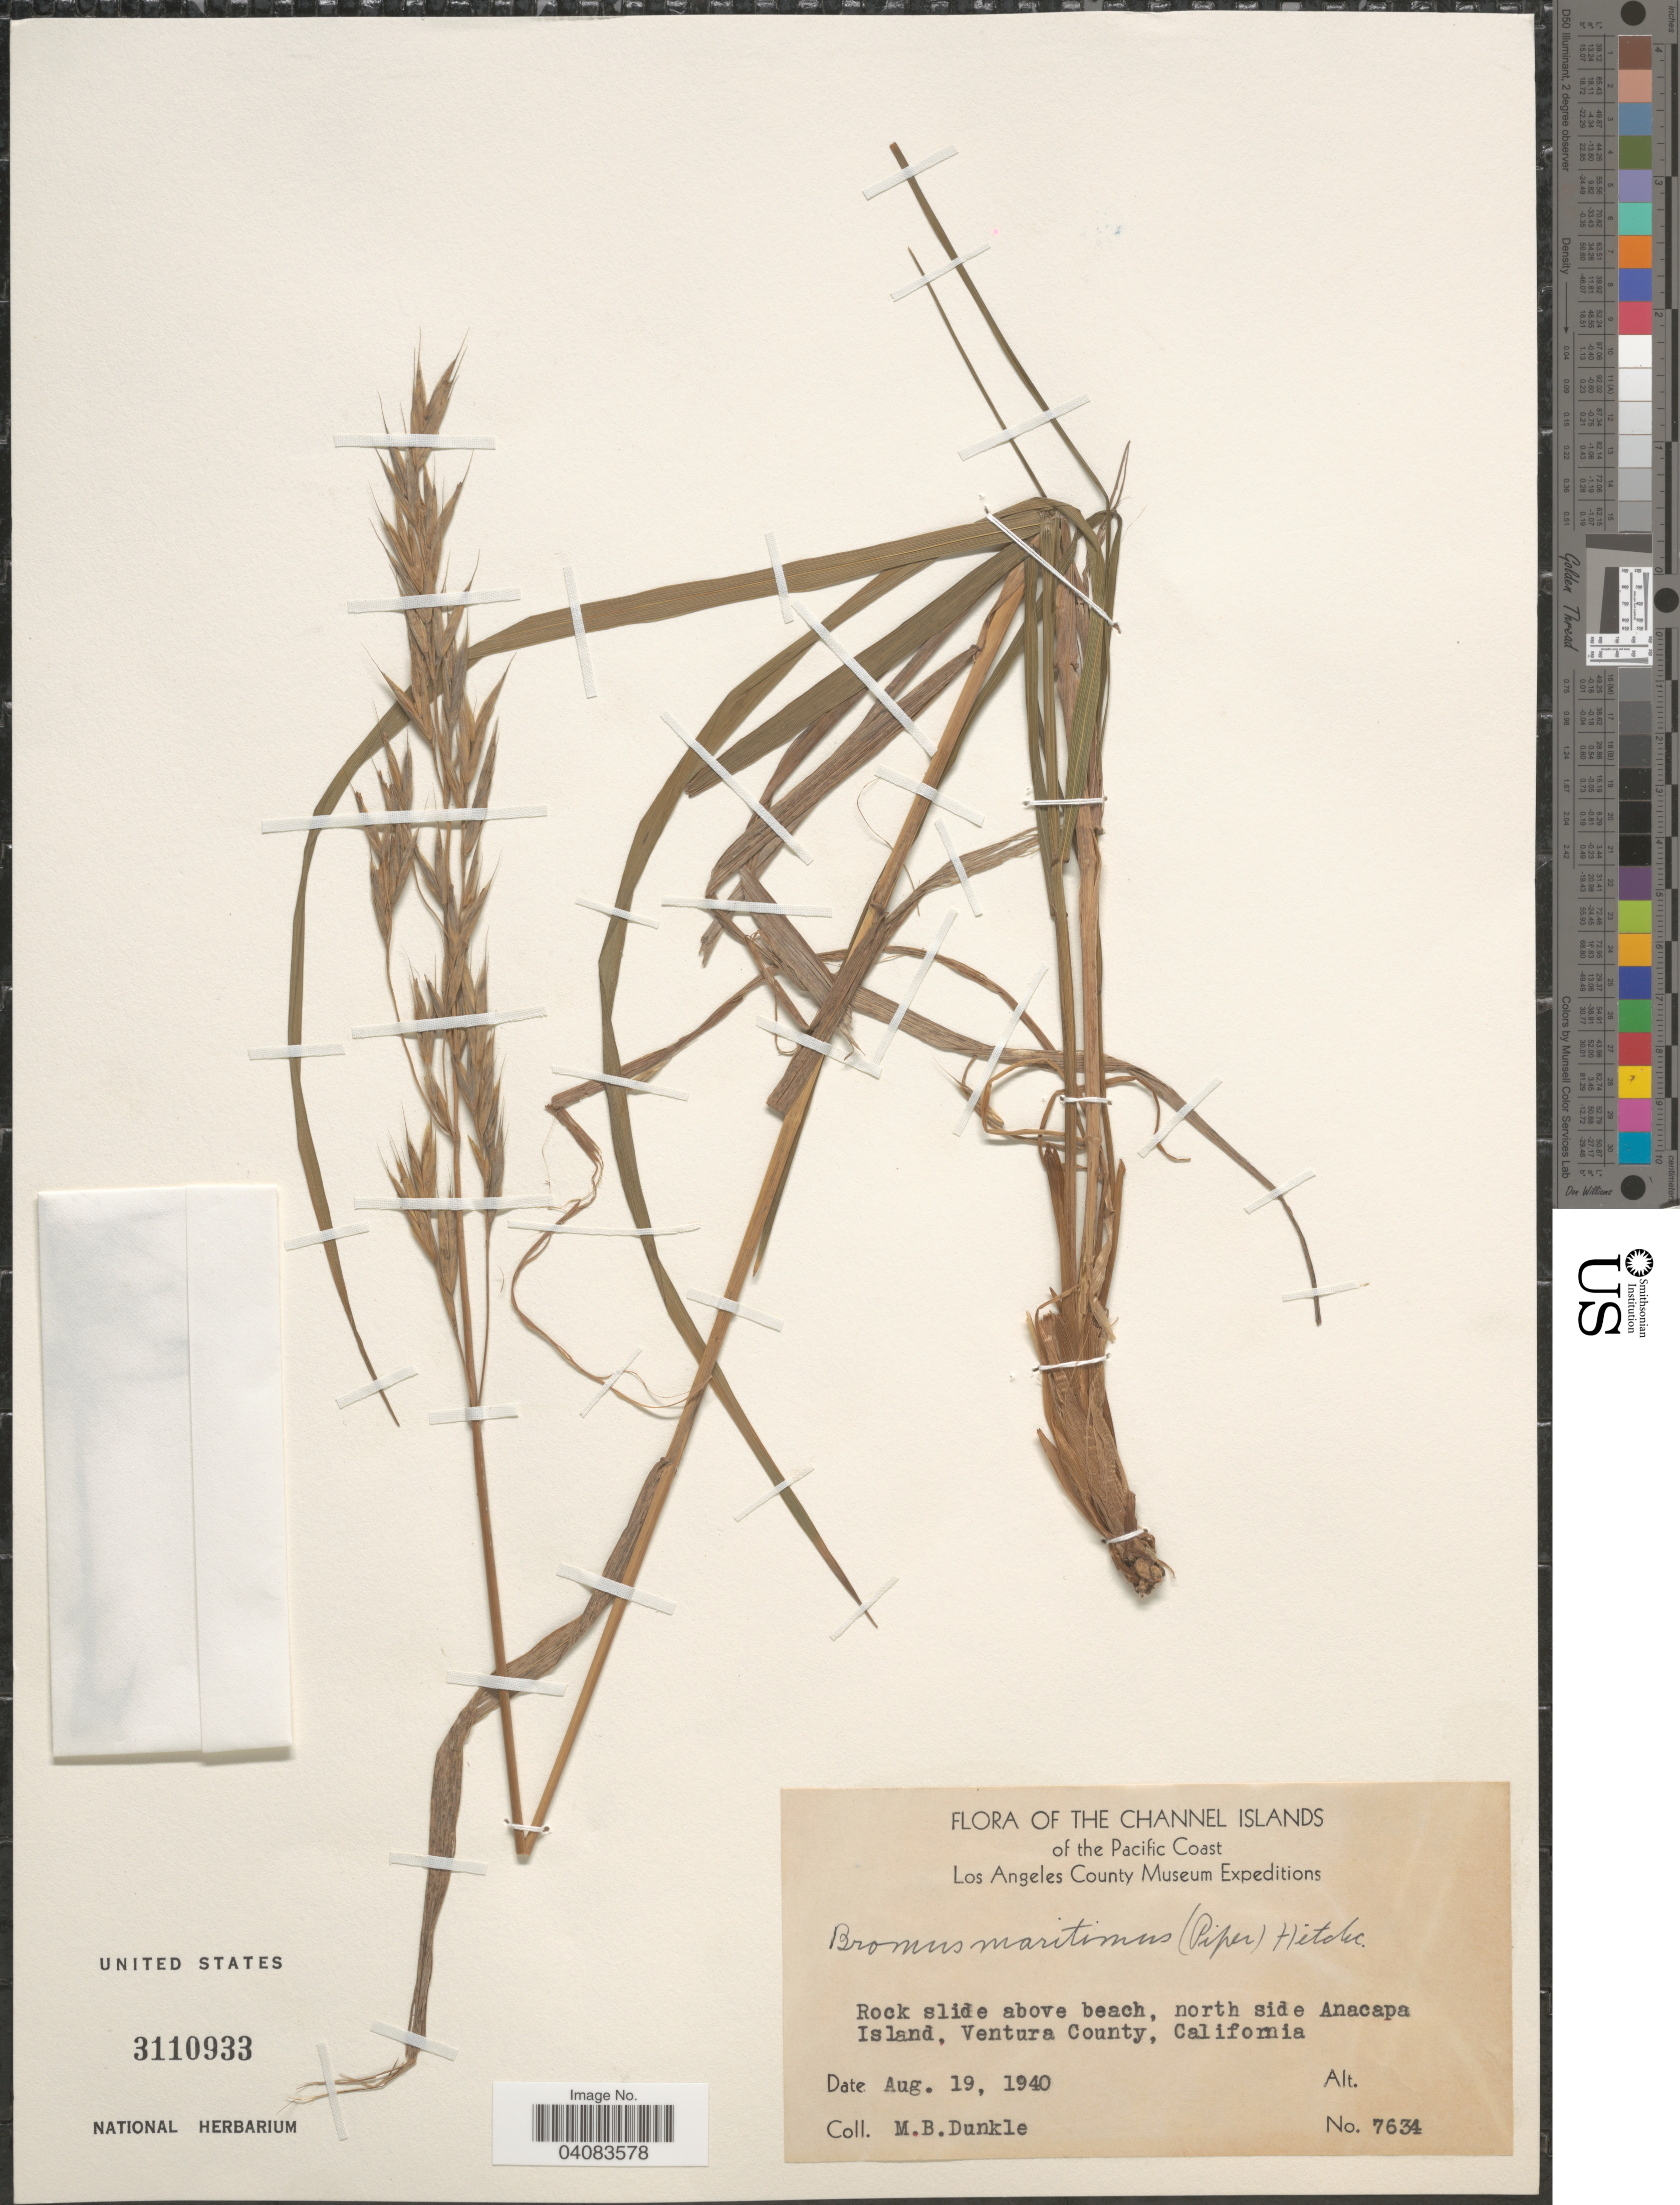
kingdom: Plantae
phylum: Tracheophyta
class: Liliopsida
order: Poales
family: Poaceae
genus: Bromus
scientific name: Bromus marginatus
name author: Nees ex Steud.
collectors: M. Dunkle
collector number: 7634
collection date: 1940-08-19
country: United States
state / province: California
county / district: Ventura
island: Anacapa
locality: The Channel Islands of the Pacific Coast. Los Angeles County Museum Expeditions. Rock slide above beach, north side Anacapa Island, Ventura County.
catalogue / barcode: US 3110933